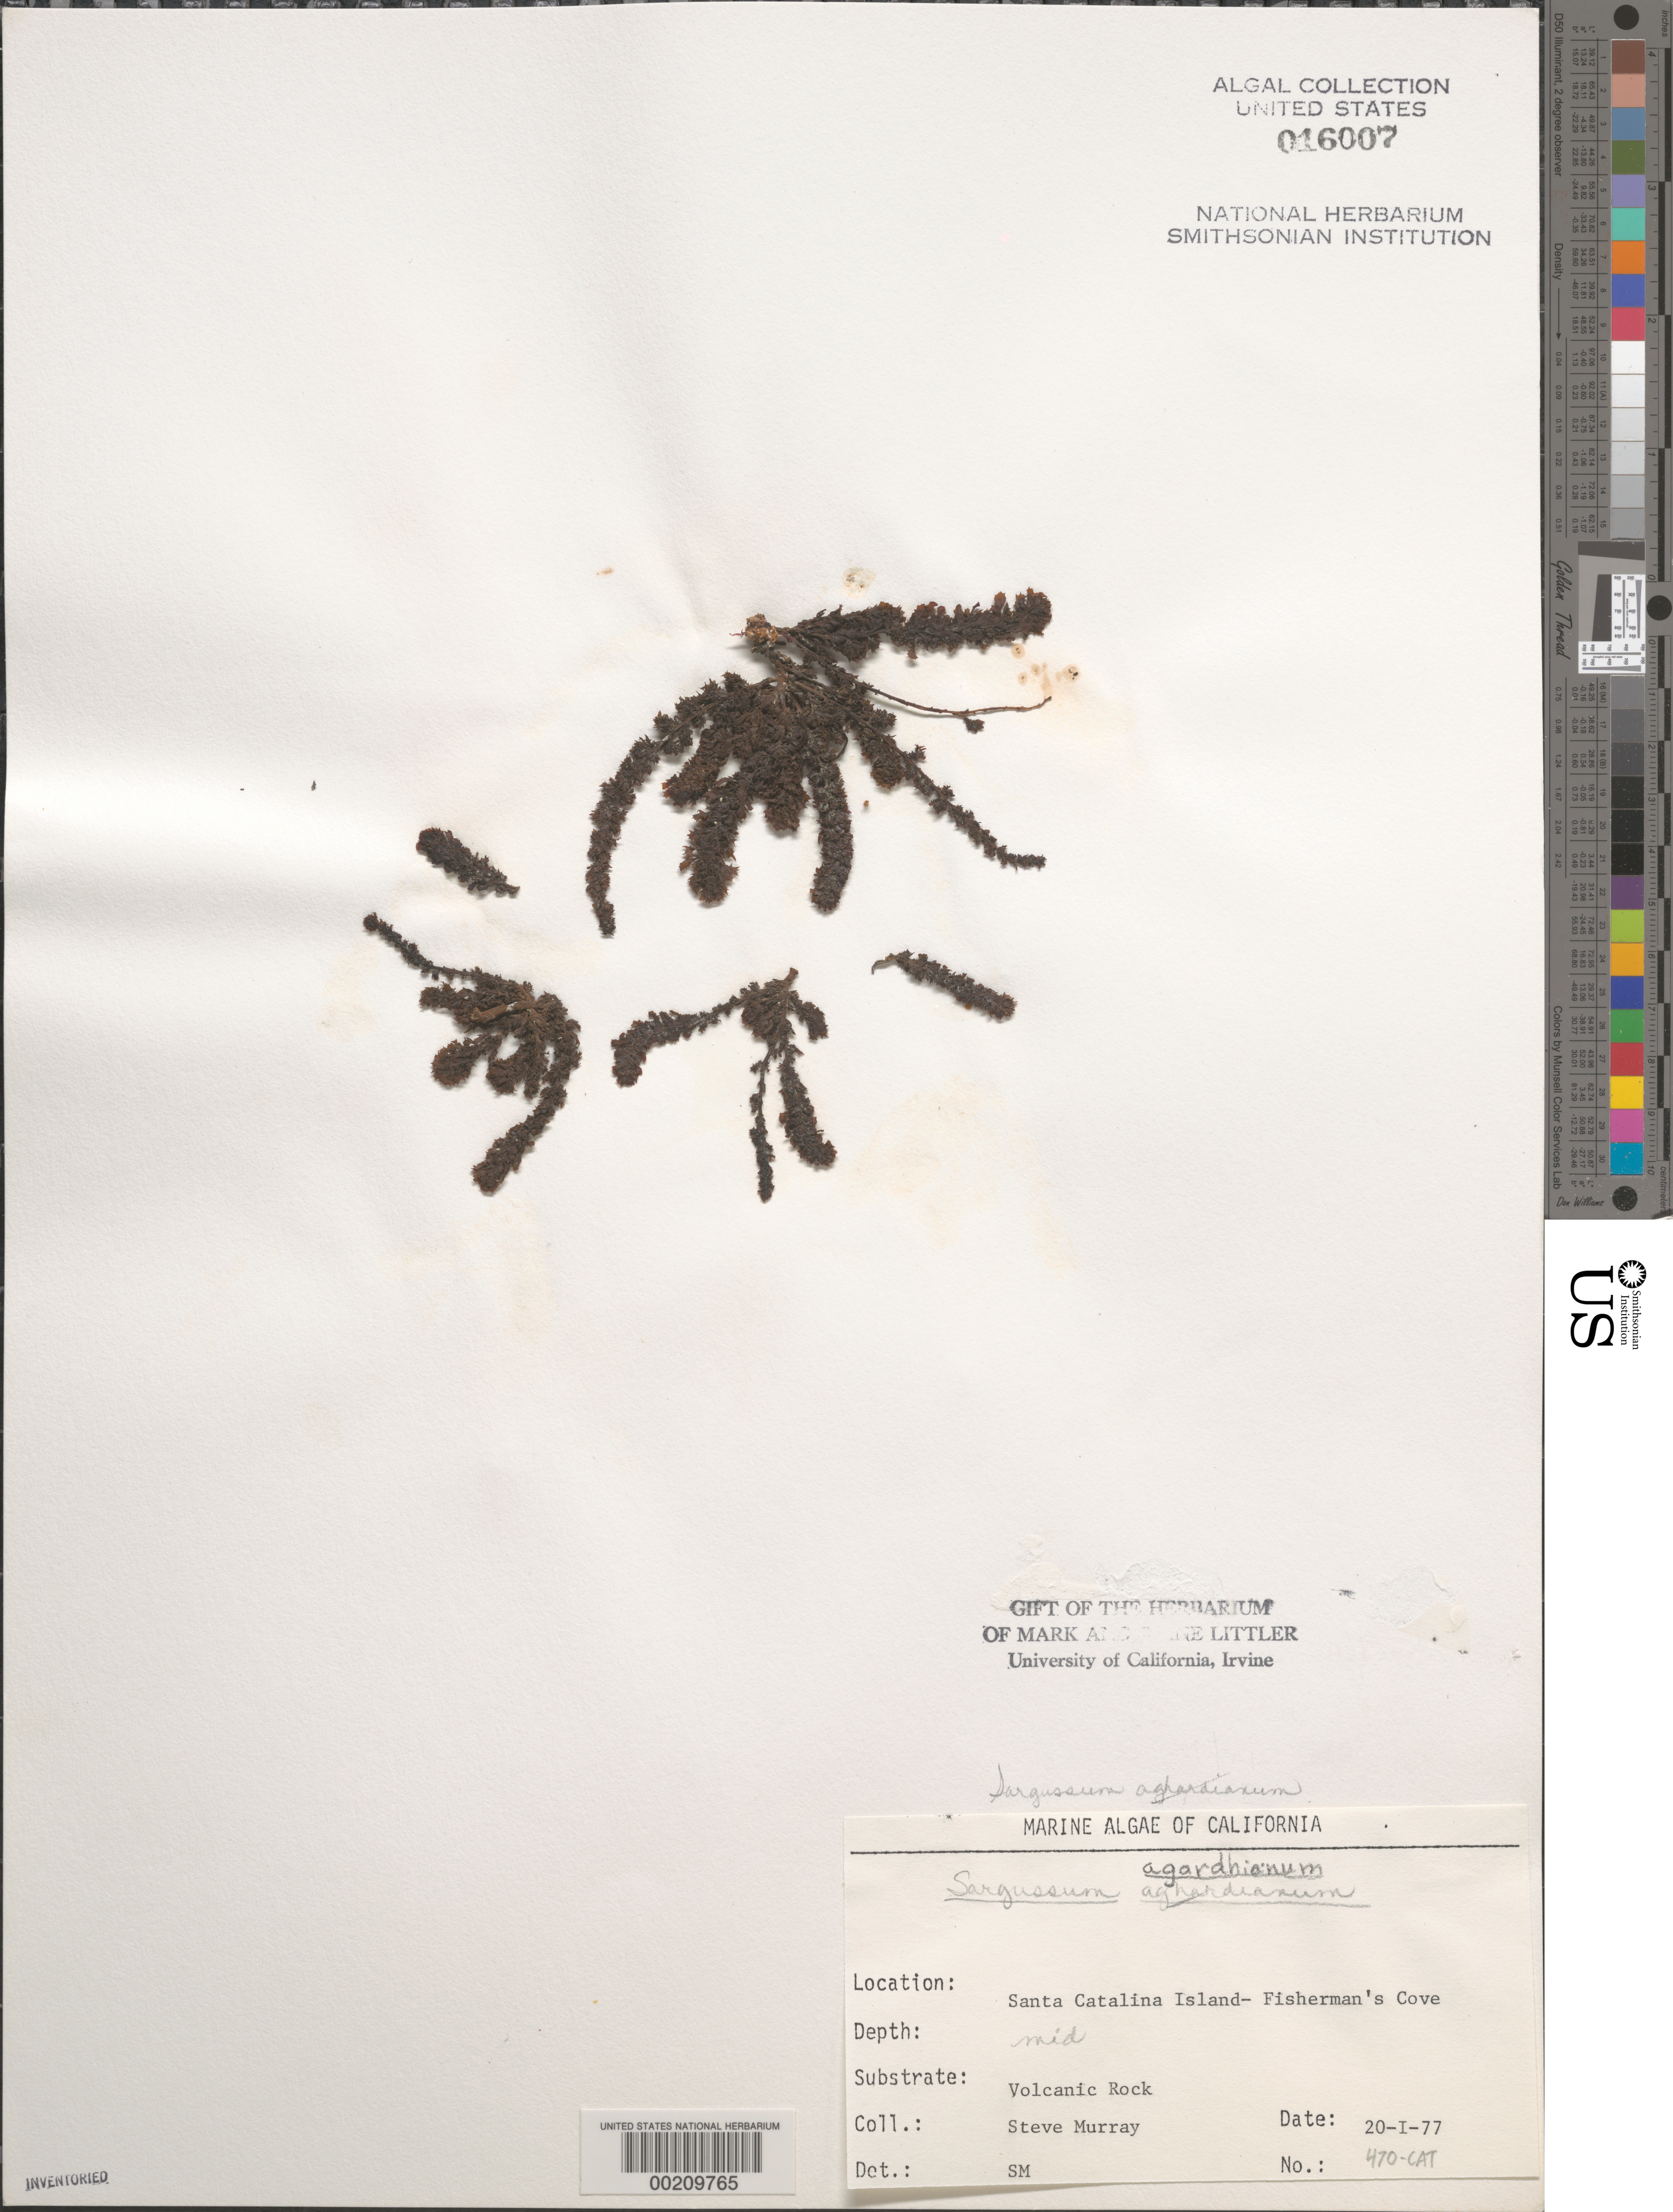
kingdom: Chromista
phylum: Ochrophyta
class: Phaeophyceae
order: Fucales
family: Sargassaceae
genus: Sargassum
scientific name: Sargassum agardhianum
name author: Farl. in J. Agardh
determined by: Murray, S. N.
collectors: S. N. Murray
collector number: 470-CAT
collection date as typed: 20 Jan 1977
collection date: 1977-01-20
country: United States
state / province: California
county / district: Los Angeles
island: Santa Catalina Island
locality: Fishermen Cove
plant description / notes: BLM-SOCALBIGHT Rocky Intertidal Survey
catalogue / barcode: US 16007